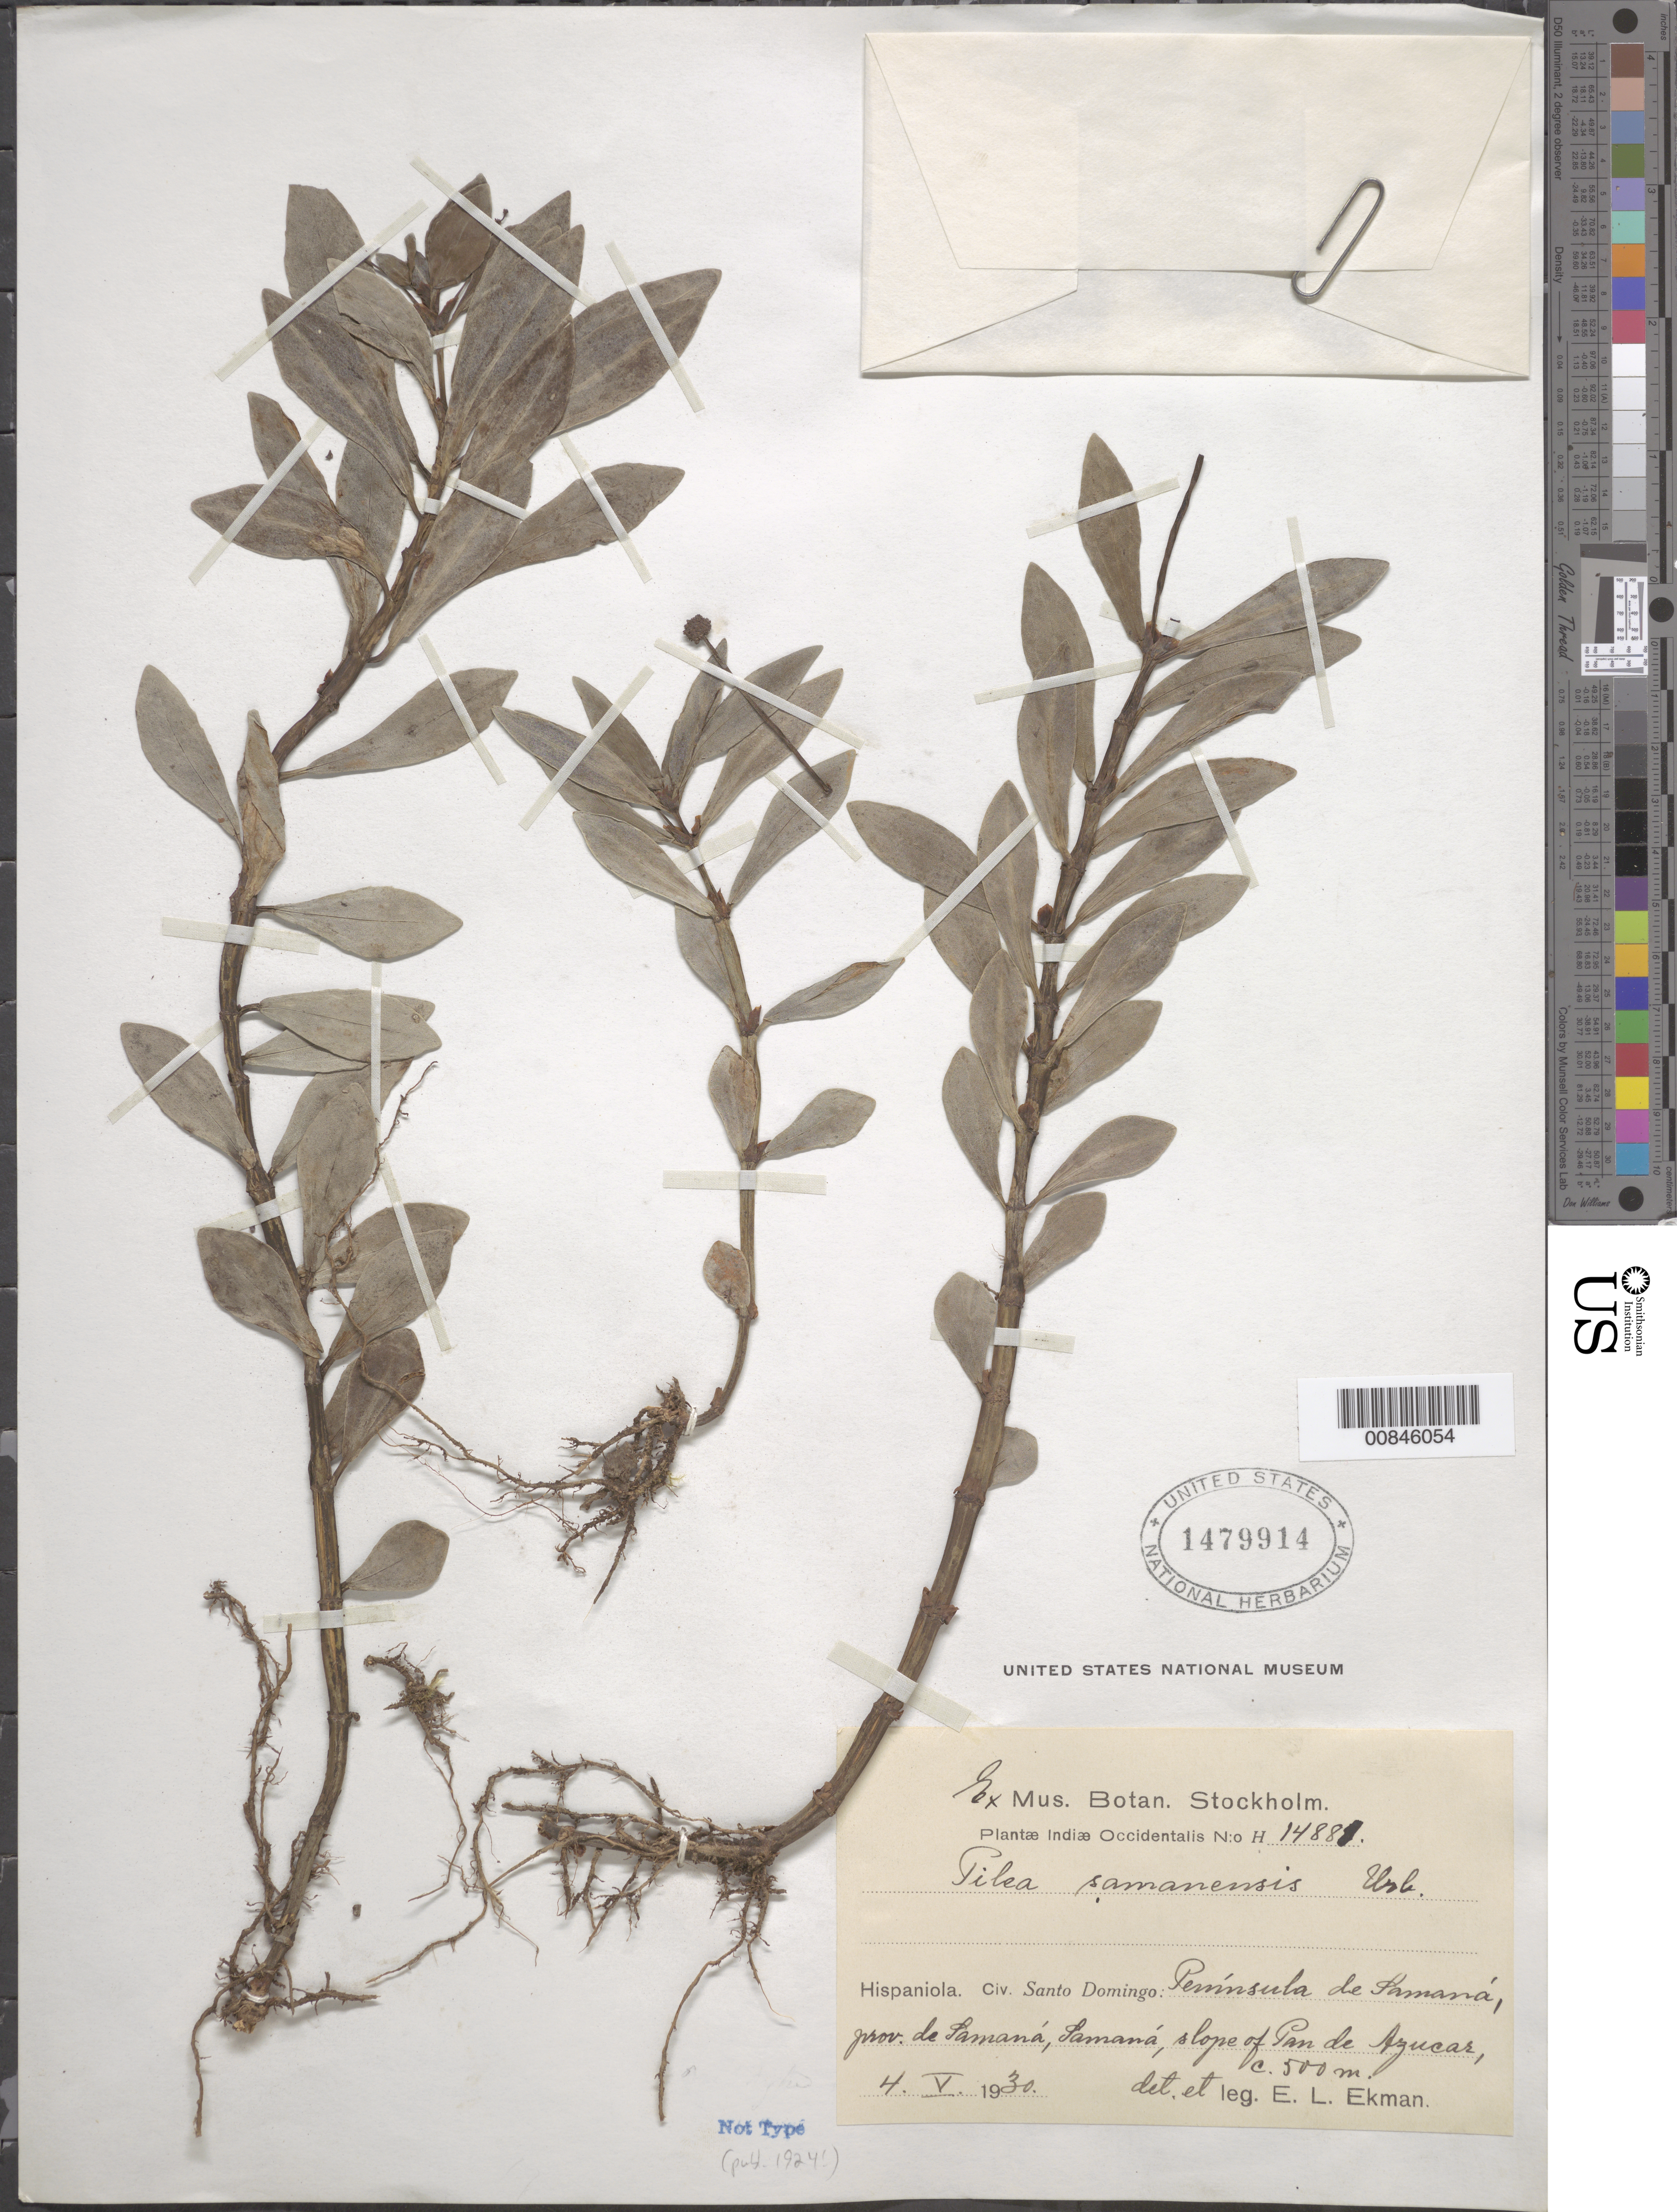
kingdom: Plantae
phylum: Tracheophyta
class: Magnoliopsida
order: Rosales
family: Urticaceae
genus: Pilea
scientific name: Pilea samanensis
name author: Urb.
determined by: Ekman, E. L.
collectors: E. L. Ekman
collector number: H 14881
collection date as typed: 04 May 1930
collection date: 1930-05-04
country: Dominican Republic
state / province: Samana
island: Hispaniola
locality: Península de Samaná, Samaná, slope of Pan de Azúcar.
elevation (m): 500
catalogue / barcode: US 1479914